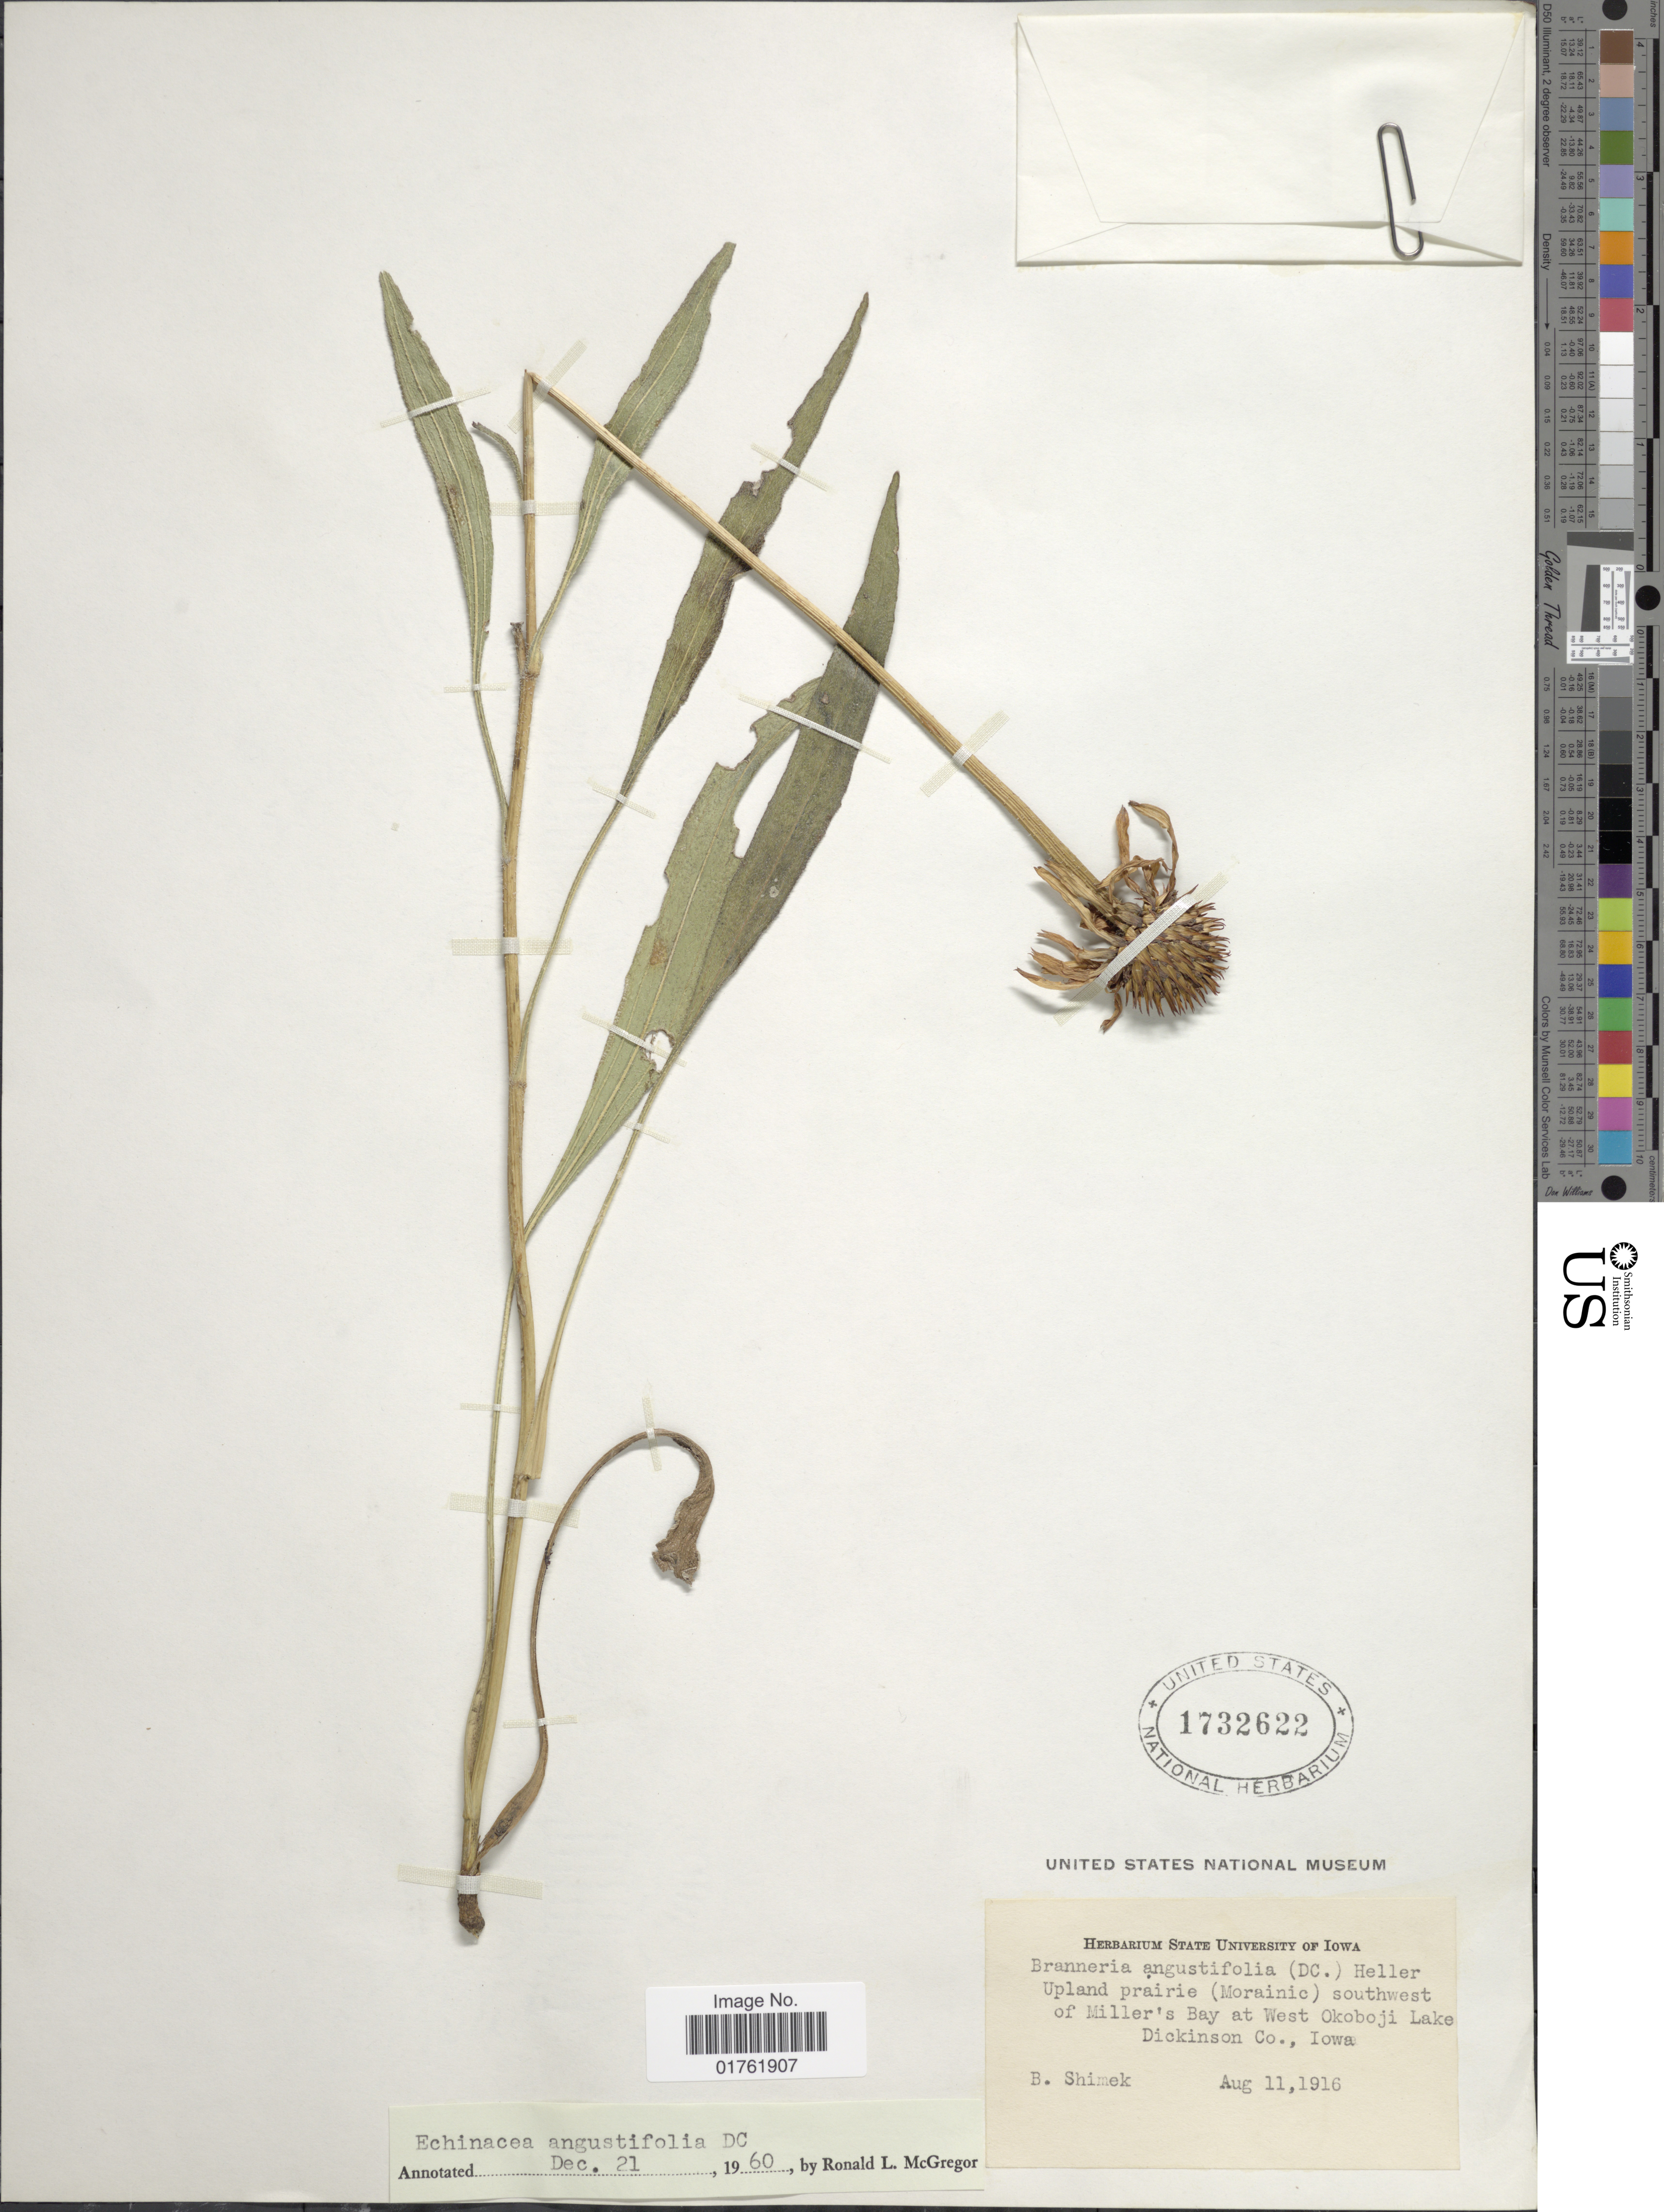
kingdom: Plantae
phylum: Tracheophyta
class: Magnoliopsida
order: Asterales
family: Asteraceae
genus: Echinacea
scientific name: Echinacea angustifolia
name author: DC.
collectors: B. Shimek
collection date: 1916-08-11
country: United States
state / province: Iowa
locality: Upland prairie (Morainic) southwest of Miller's Bay at West Okoboji Lake Dickinson Co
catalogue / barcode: US 1732622